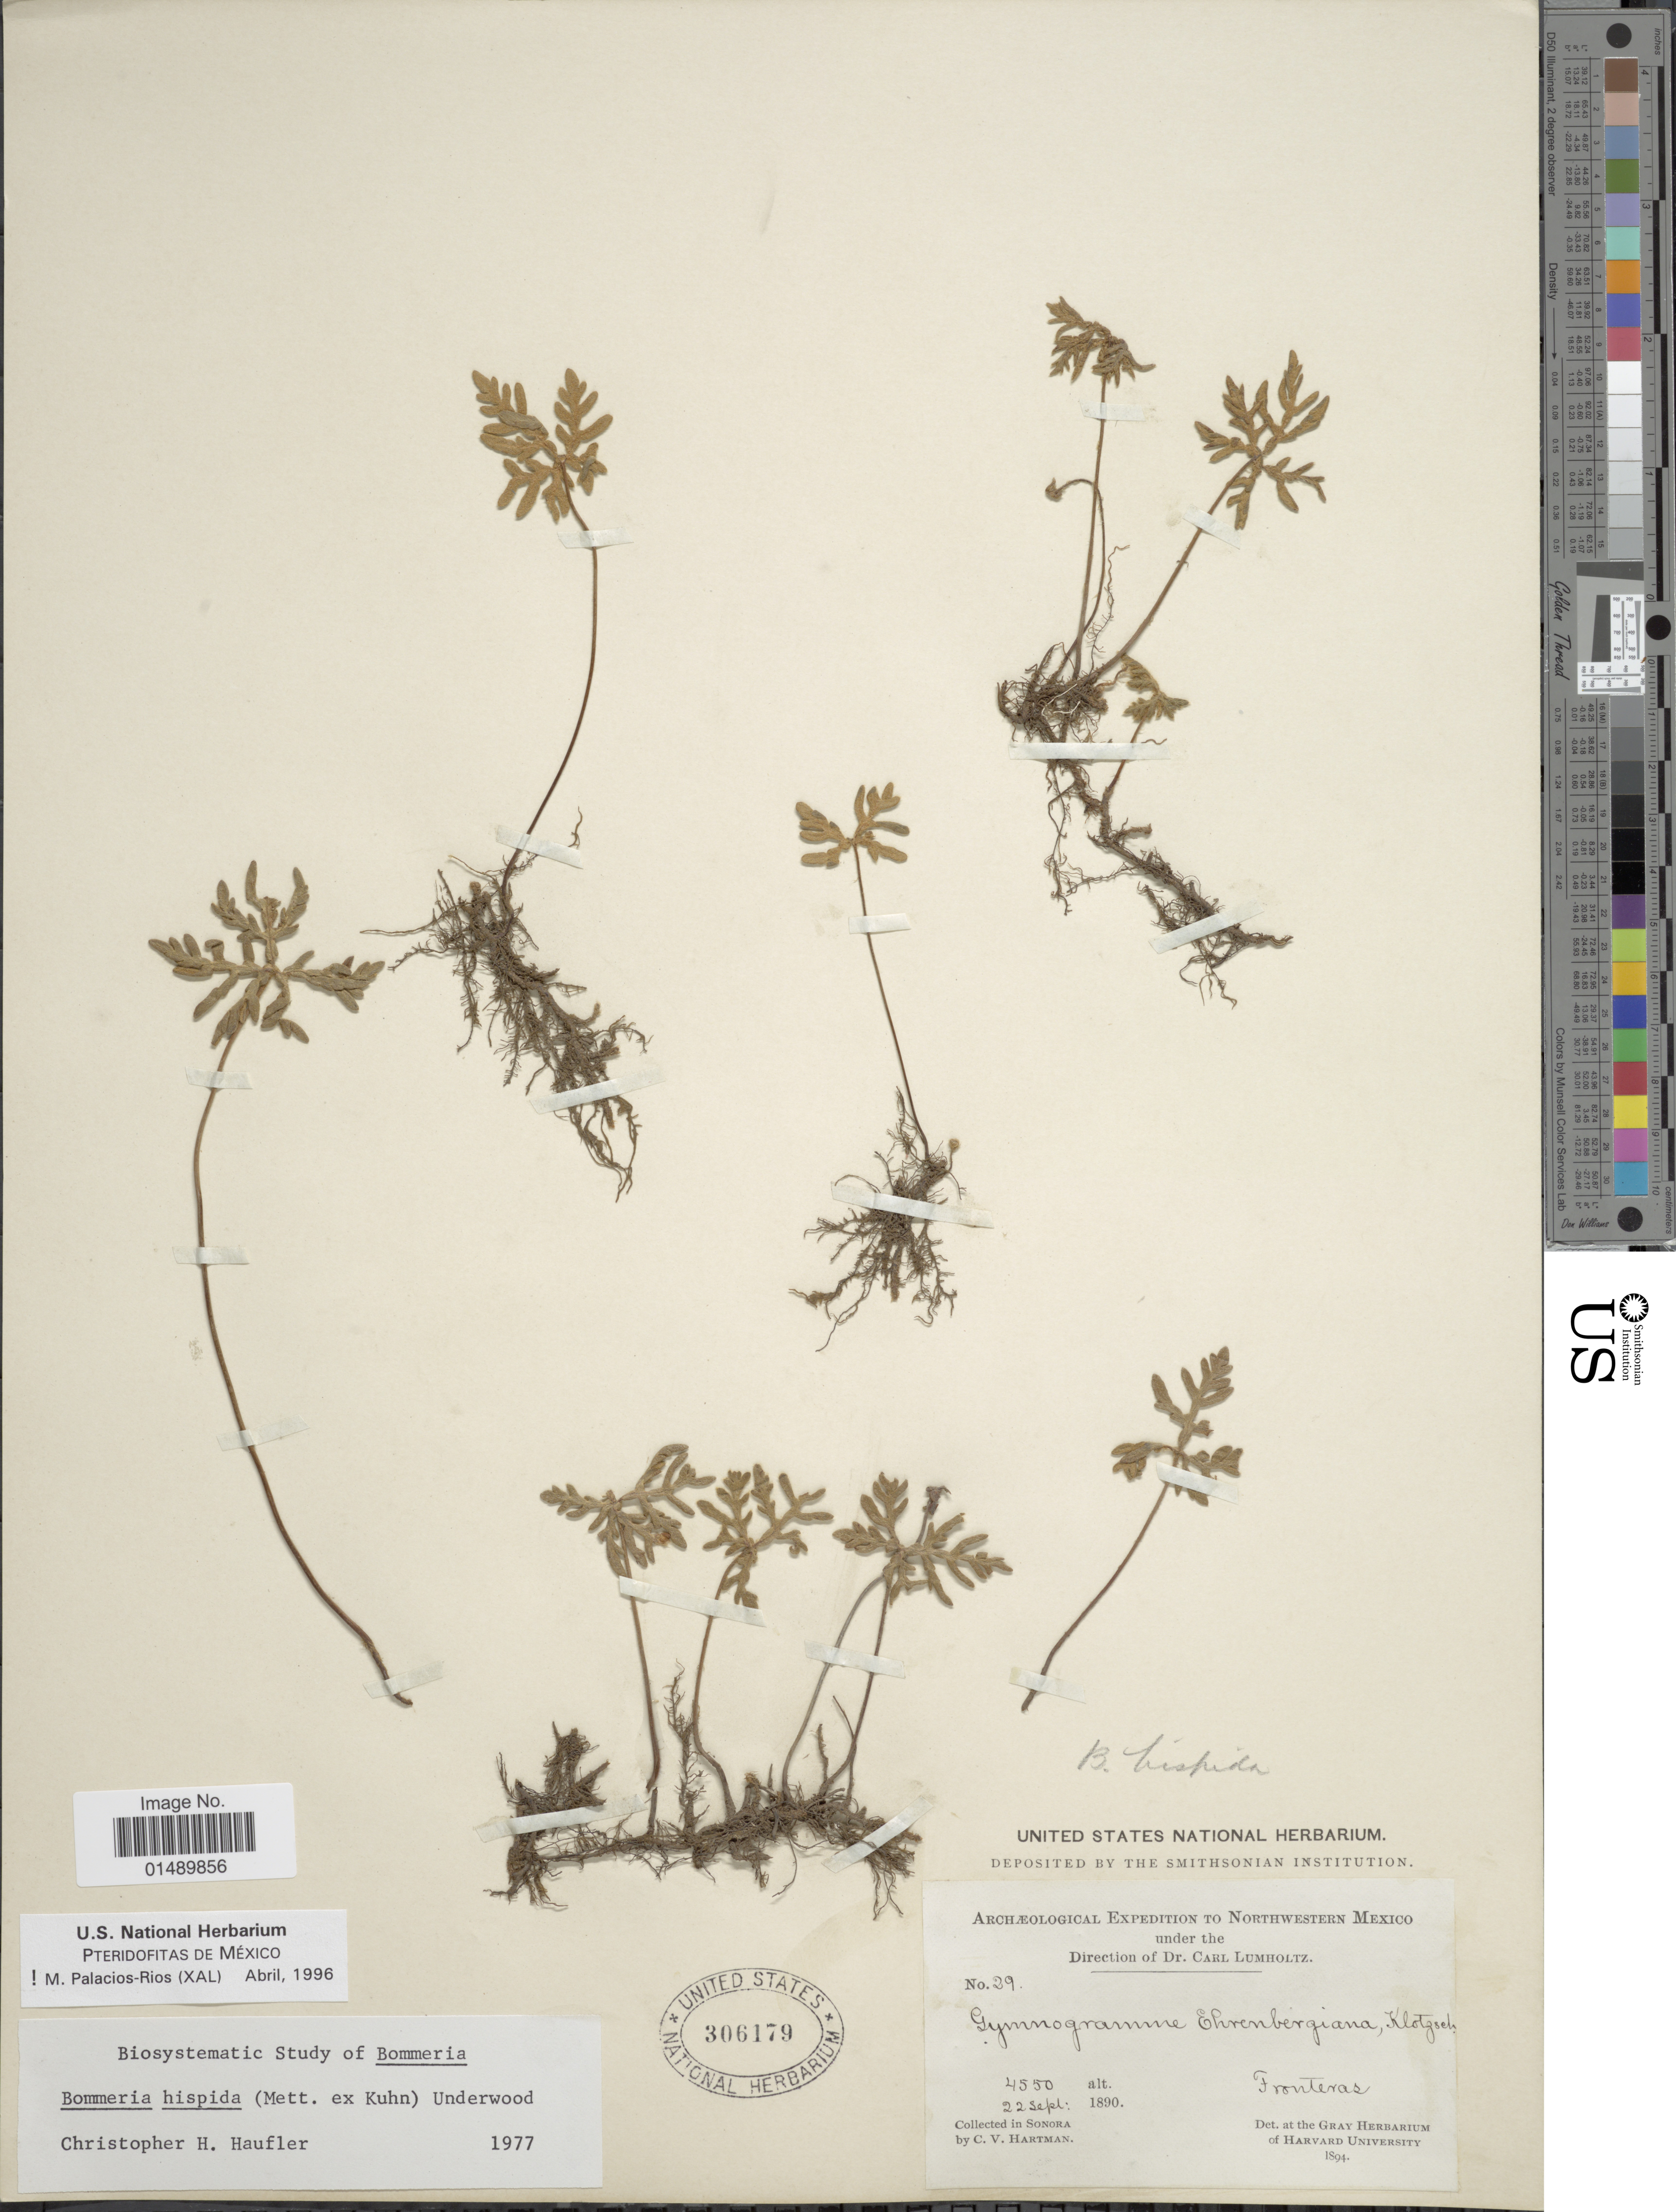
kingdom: Plantae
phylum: Tracheophyta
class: Polypodiopsida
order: Polypodiales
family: Pteridaceae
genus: Bommeria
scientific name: Bommeria hispida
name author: (Mett. ex Kuhn) Underw.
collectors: C. V. Hartman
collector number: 29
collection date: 1890-09-22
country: Mexico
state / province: Sonora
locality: Northwestern Mexico, Fronteras.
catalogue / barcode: US 306179